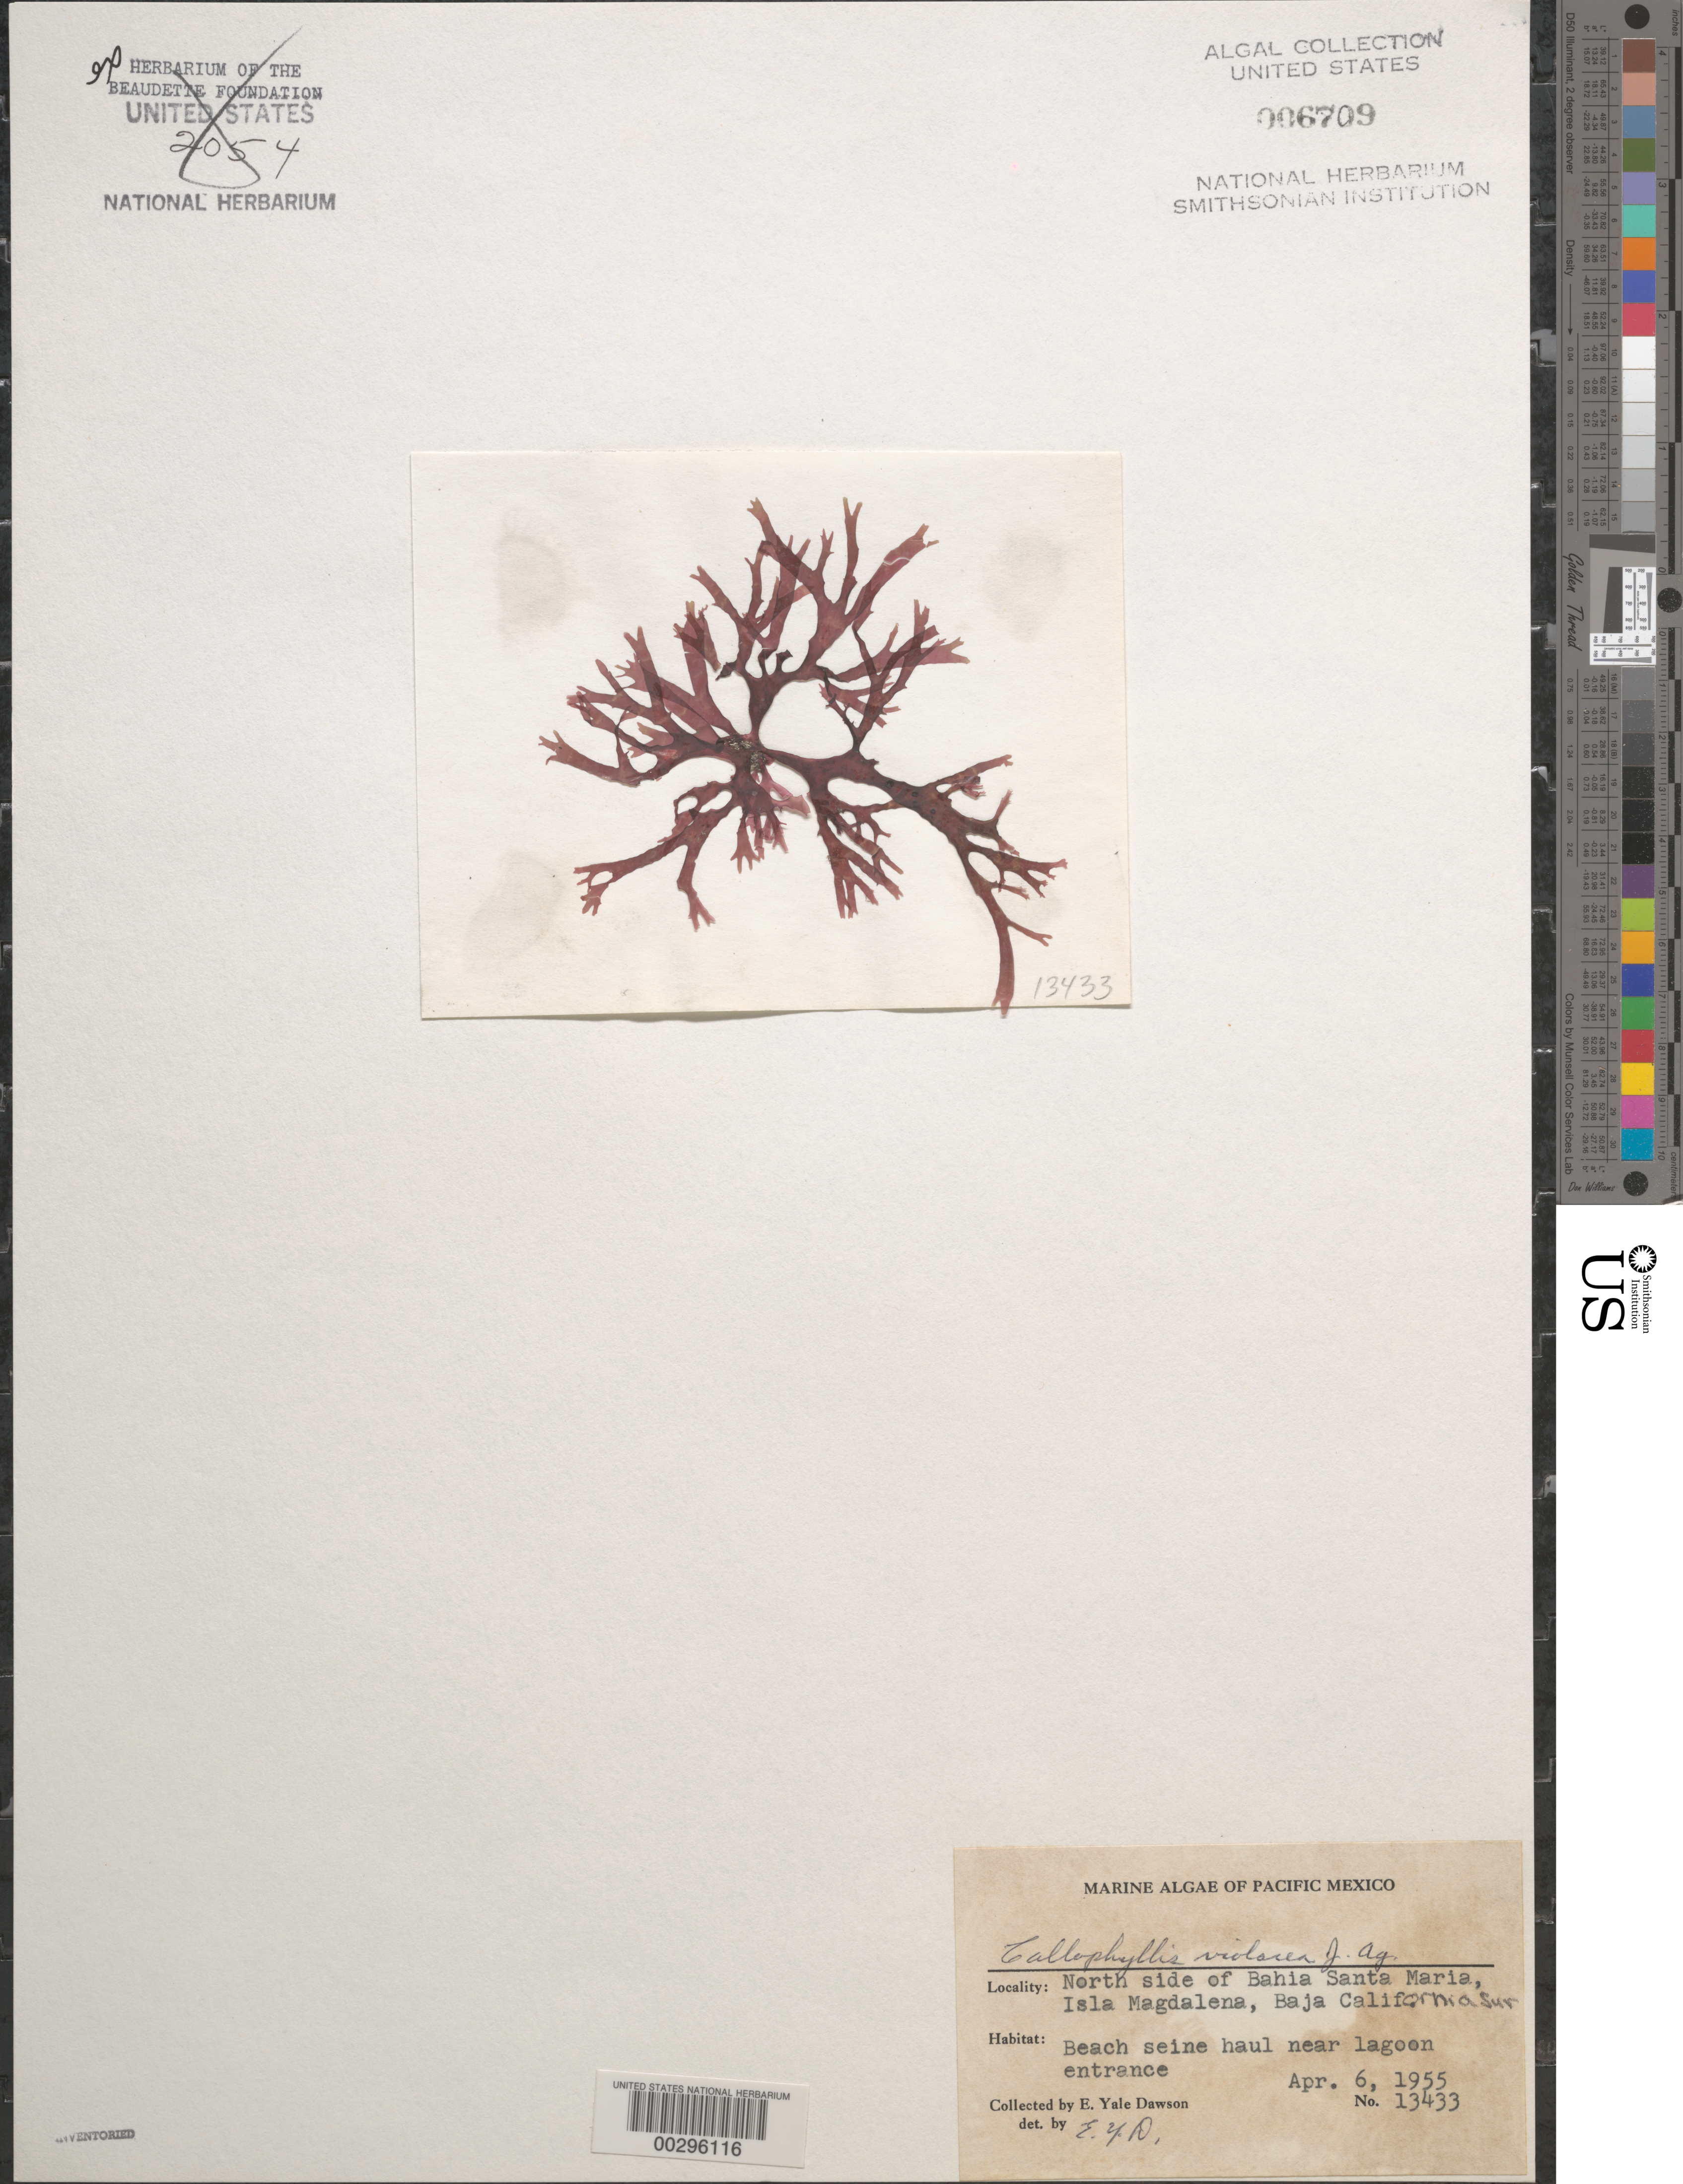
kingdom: Plantae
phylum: Rhodophyta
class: Florideophyceae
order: Gigartinales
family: Kallymeniaceae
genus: Callophyllis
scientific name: Callophyllis violacea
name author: J. Agardh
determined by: Dawson, E. Y.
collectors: E. Y. Dawson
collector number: EYD 13433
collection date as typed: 06 Apr 1955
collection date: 1955-04-06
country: Mexico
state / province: Baja California Sur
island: Isla Magdalena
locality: Bahia Santa Maria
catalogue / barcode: US 6709